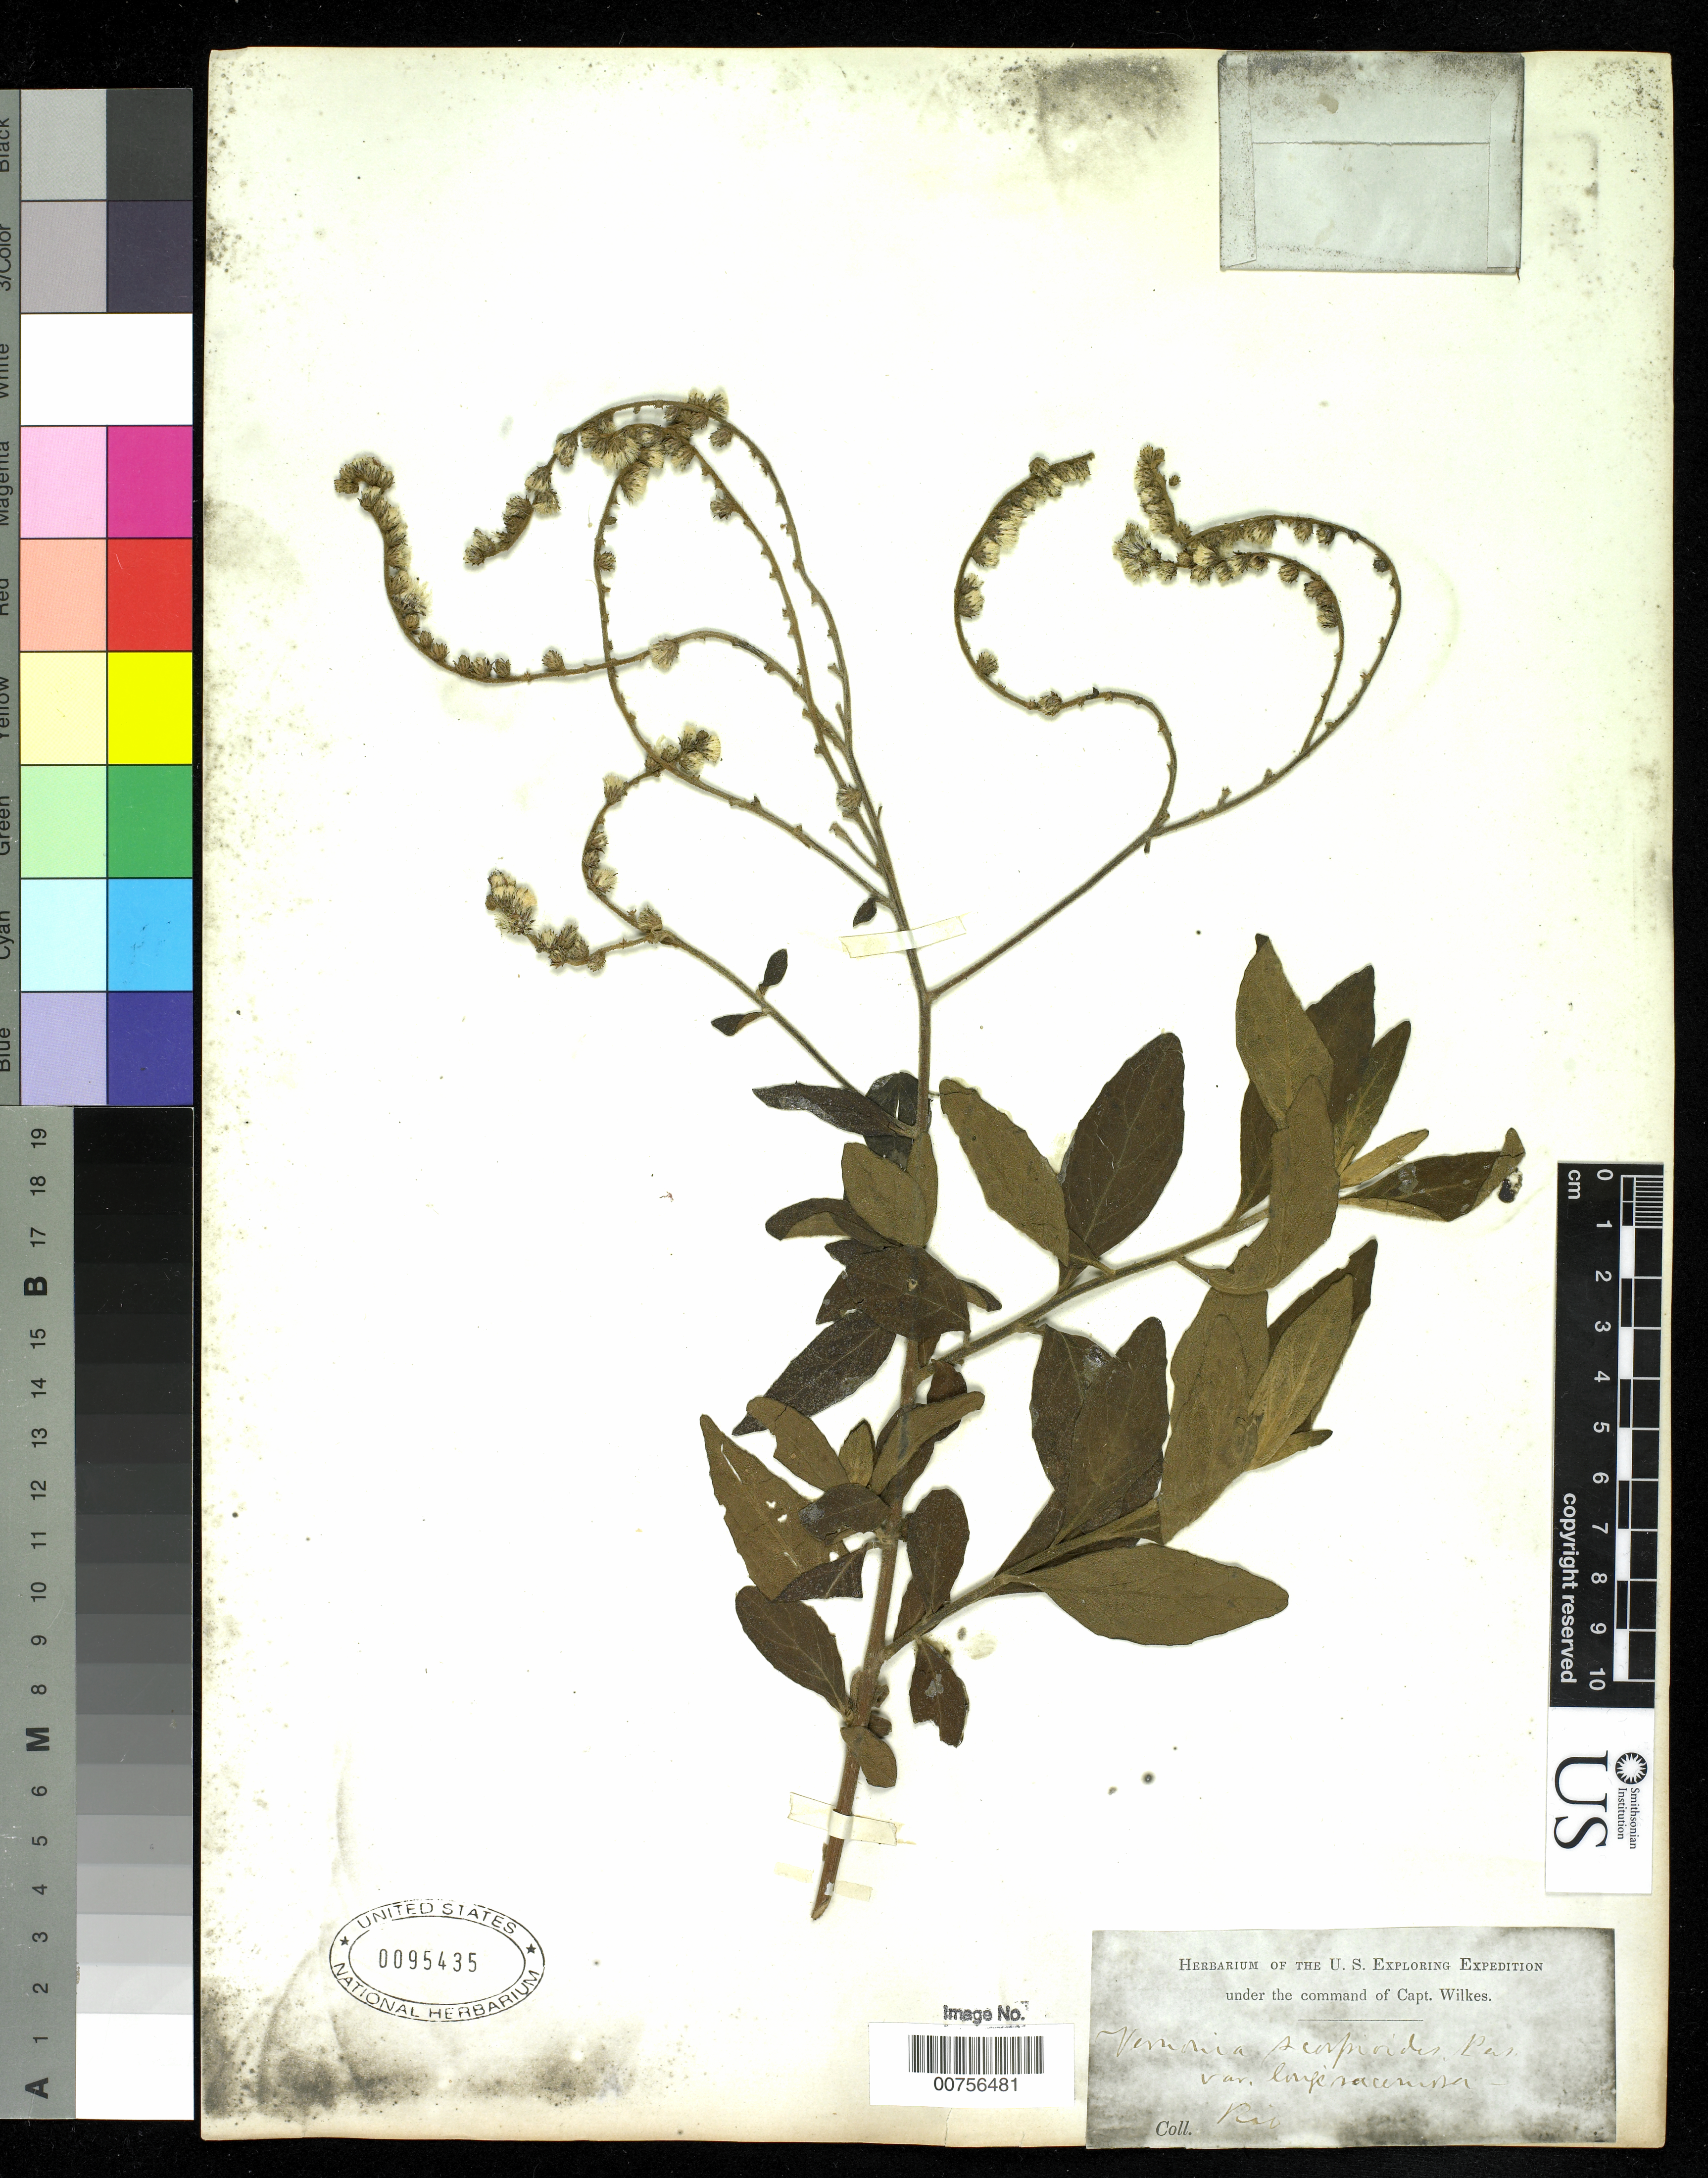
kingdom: Plantae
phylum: Tracheophyta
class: Magnoliopsida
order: Asterales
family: Asteraceae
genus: Cyrtocymura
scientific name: Cyrtocymura scorpioides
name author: (Lam.) H. Rob.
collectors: Wilkes Explor. Exped.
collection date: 1838/1842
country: Brazil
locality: Rio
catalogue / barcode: US 95435